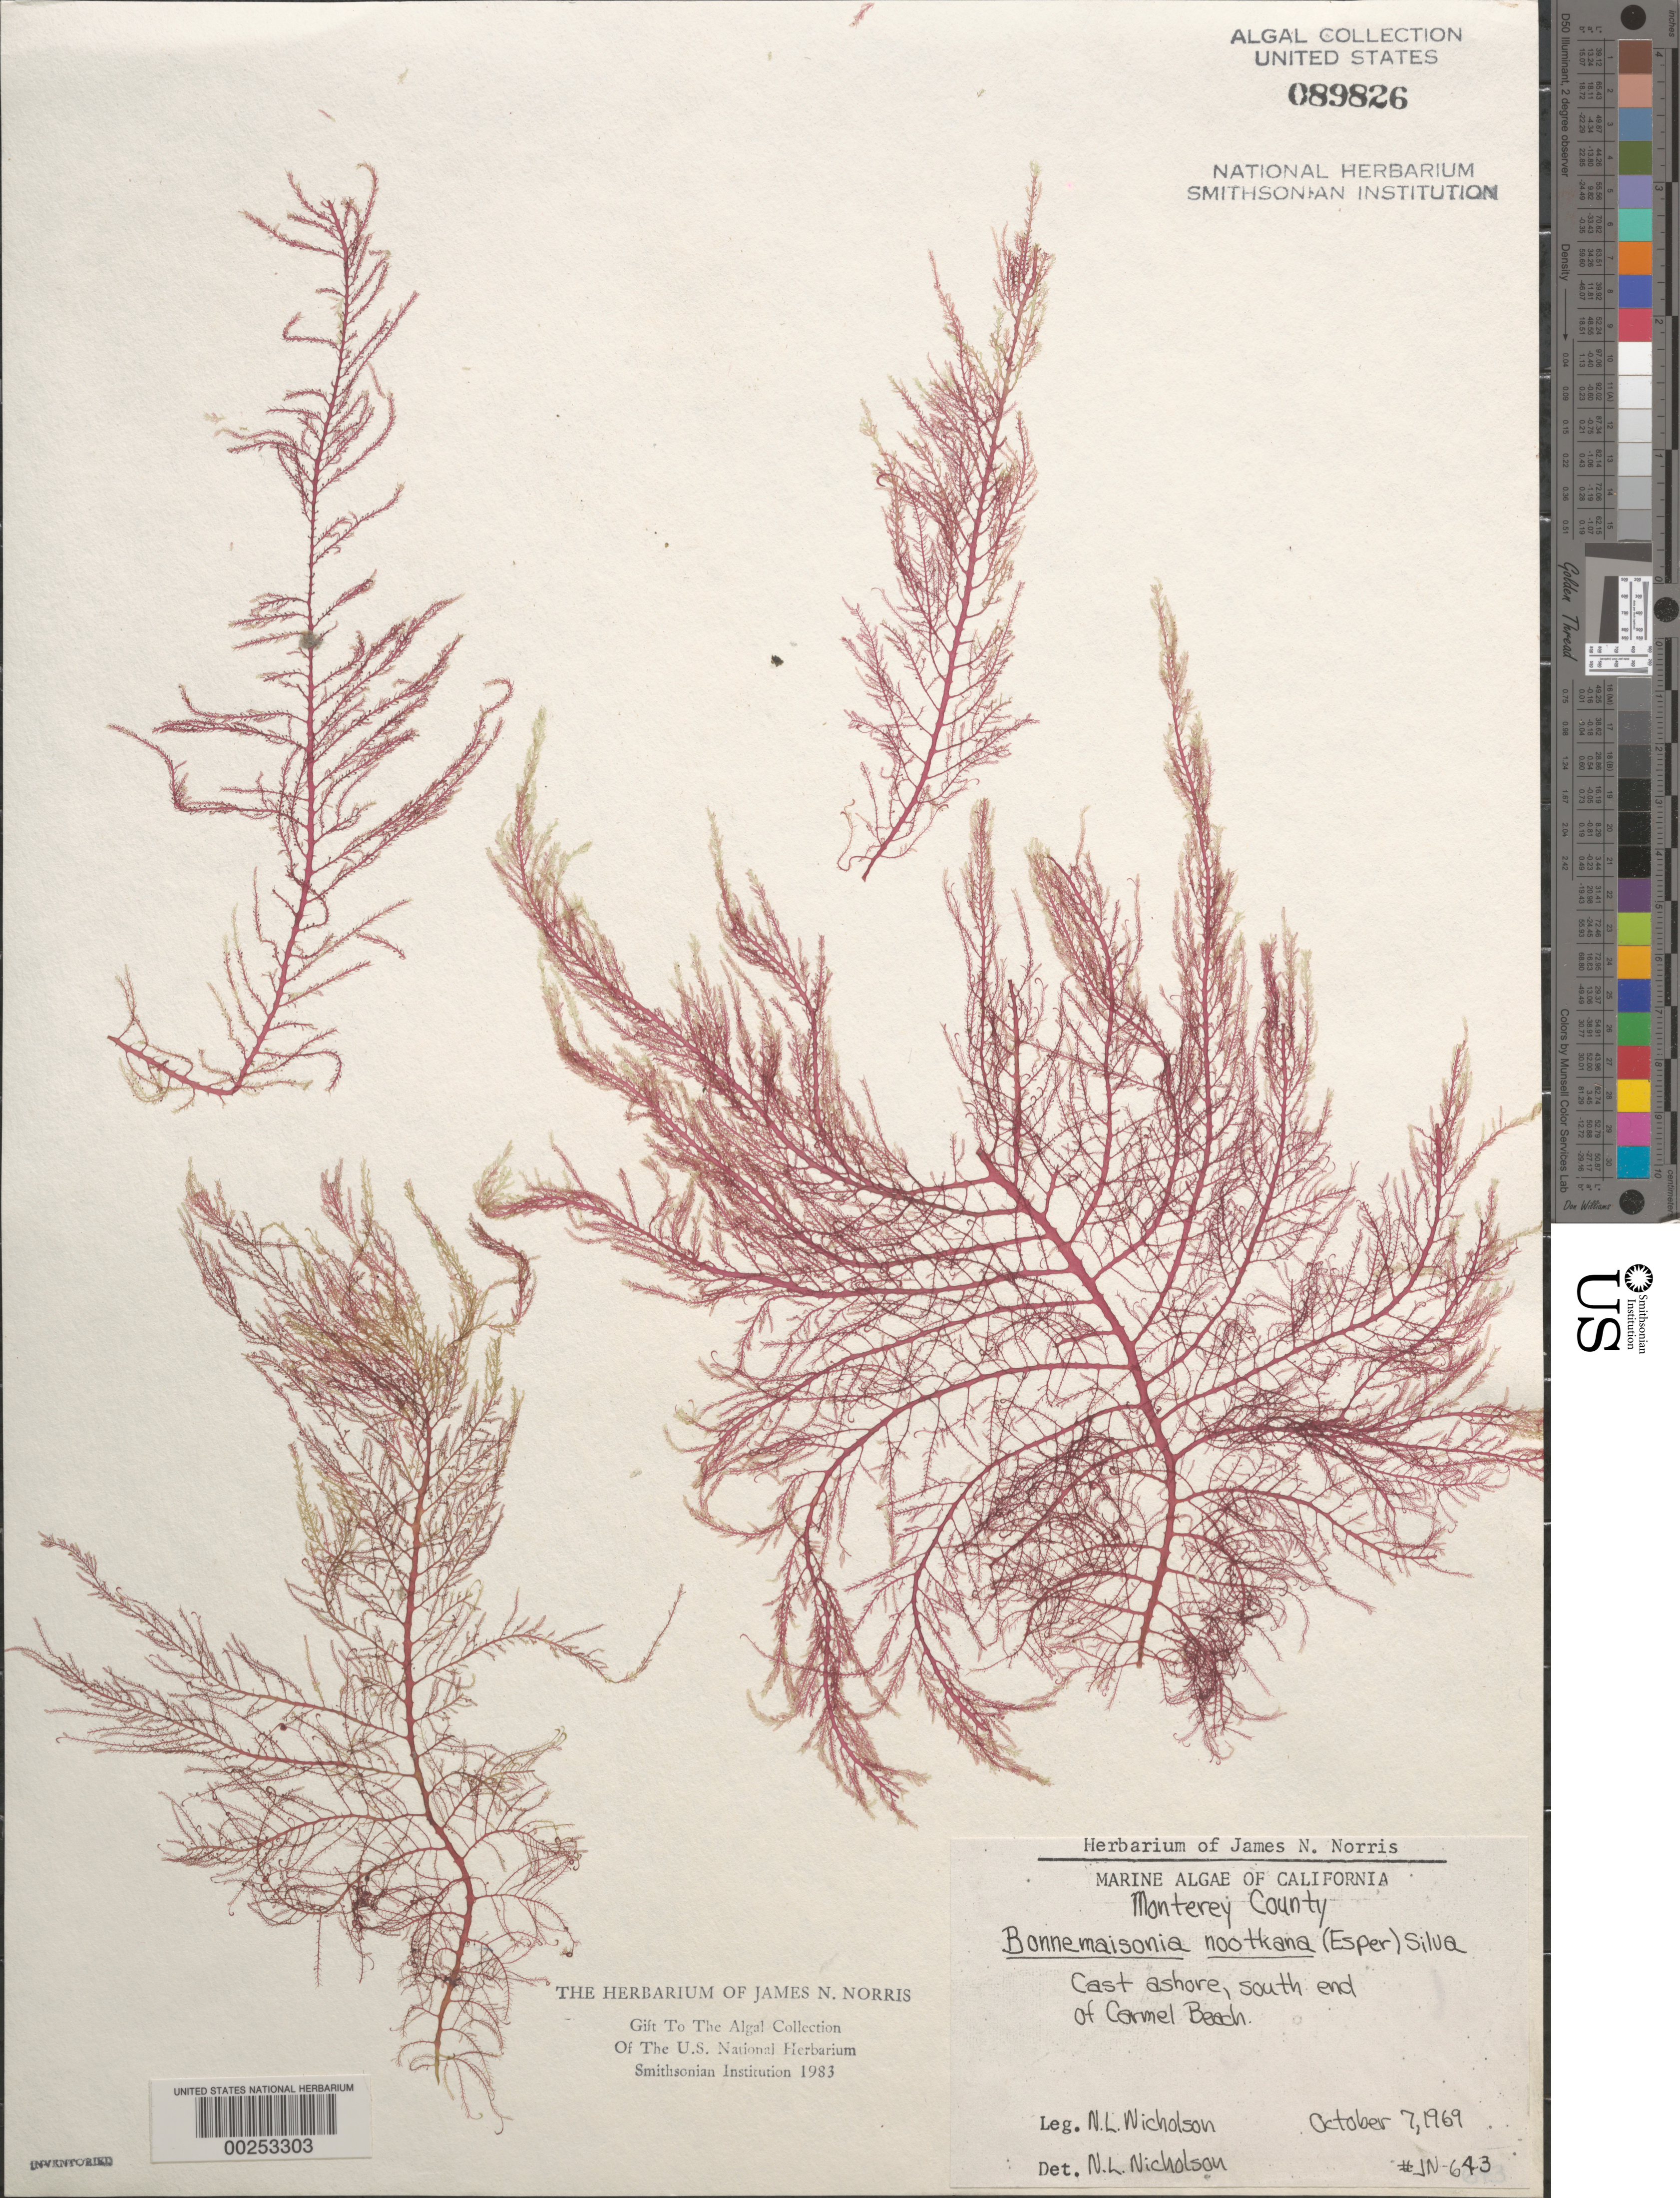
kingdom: Plantae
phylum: Rhodophyta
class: Florideophyceae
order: Bonnemaisoniales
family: Bonnemaisoniaceae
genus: Bonnemaisonia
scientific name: Bonnemaisonia nootkana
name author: (Esper) P.C. Silva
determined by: Nicholson, Nancy L.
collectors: N. Nicholson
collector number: Jn-643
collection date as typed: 07 Oct 1969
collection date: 1969-10-07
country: United States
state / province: California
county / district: Monterey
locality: Carmel Beach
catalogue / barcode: US 89826